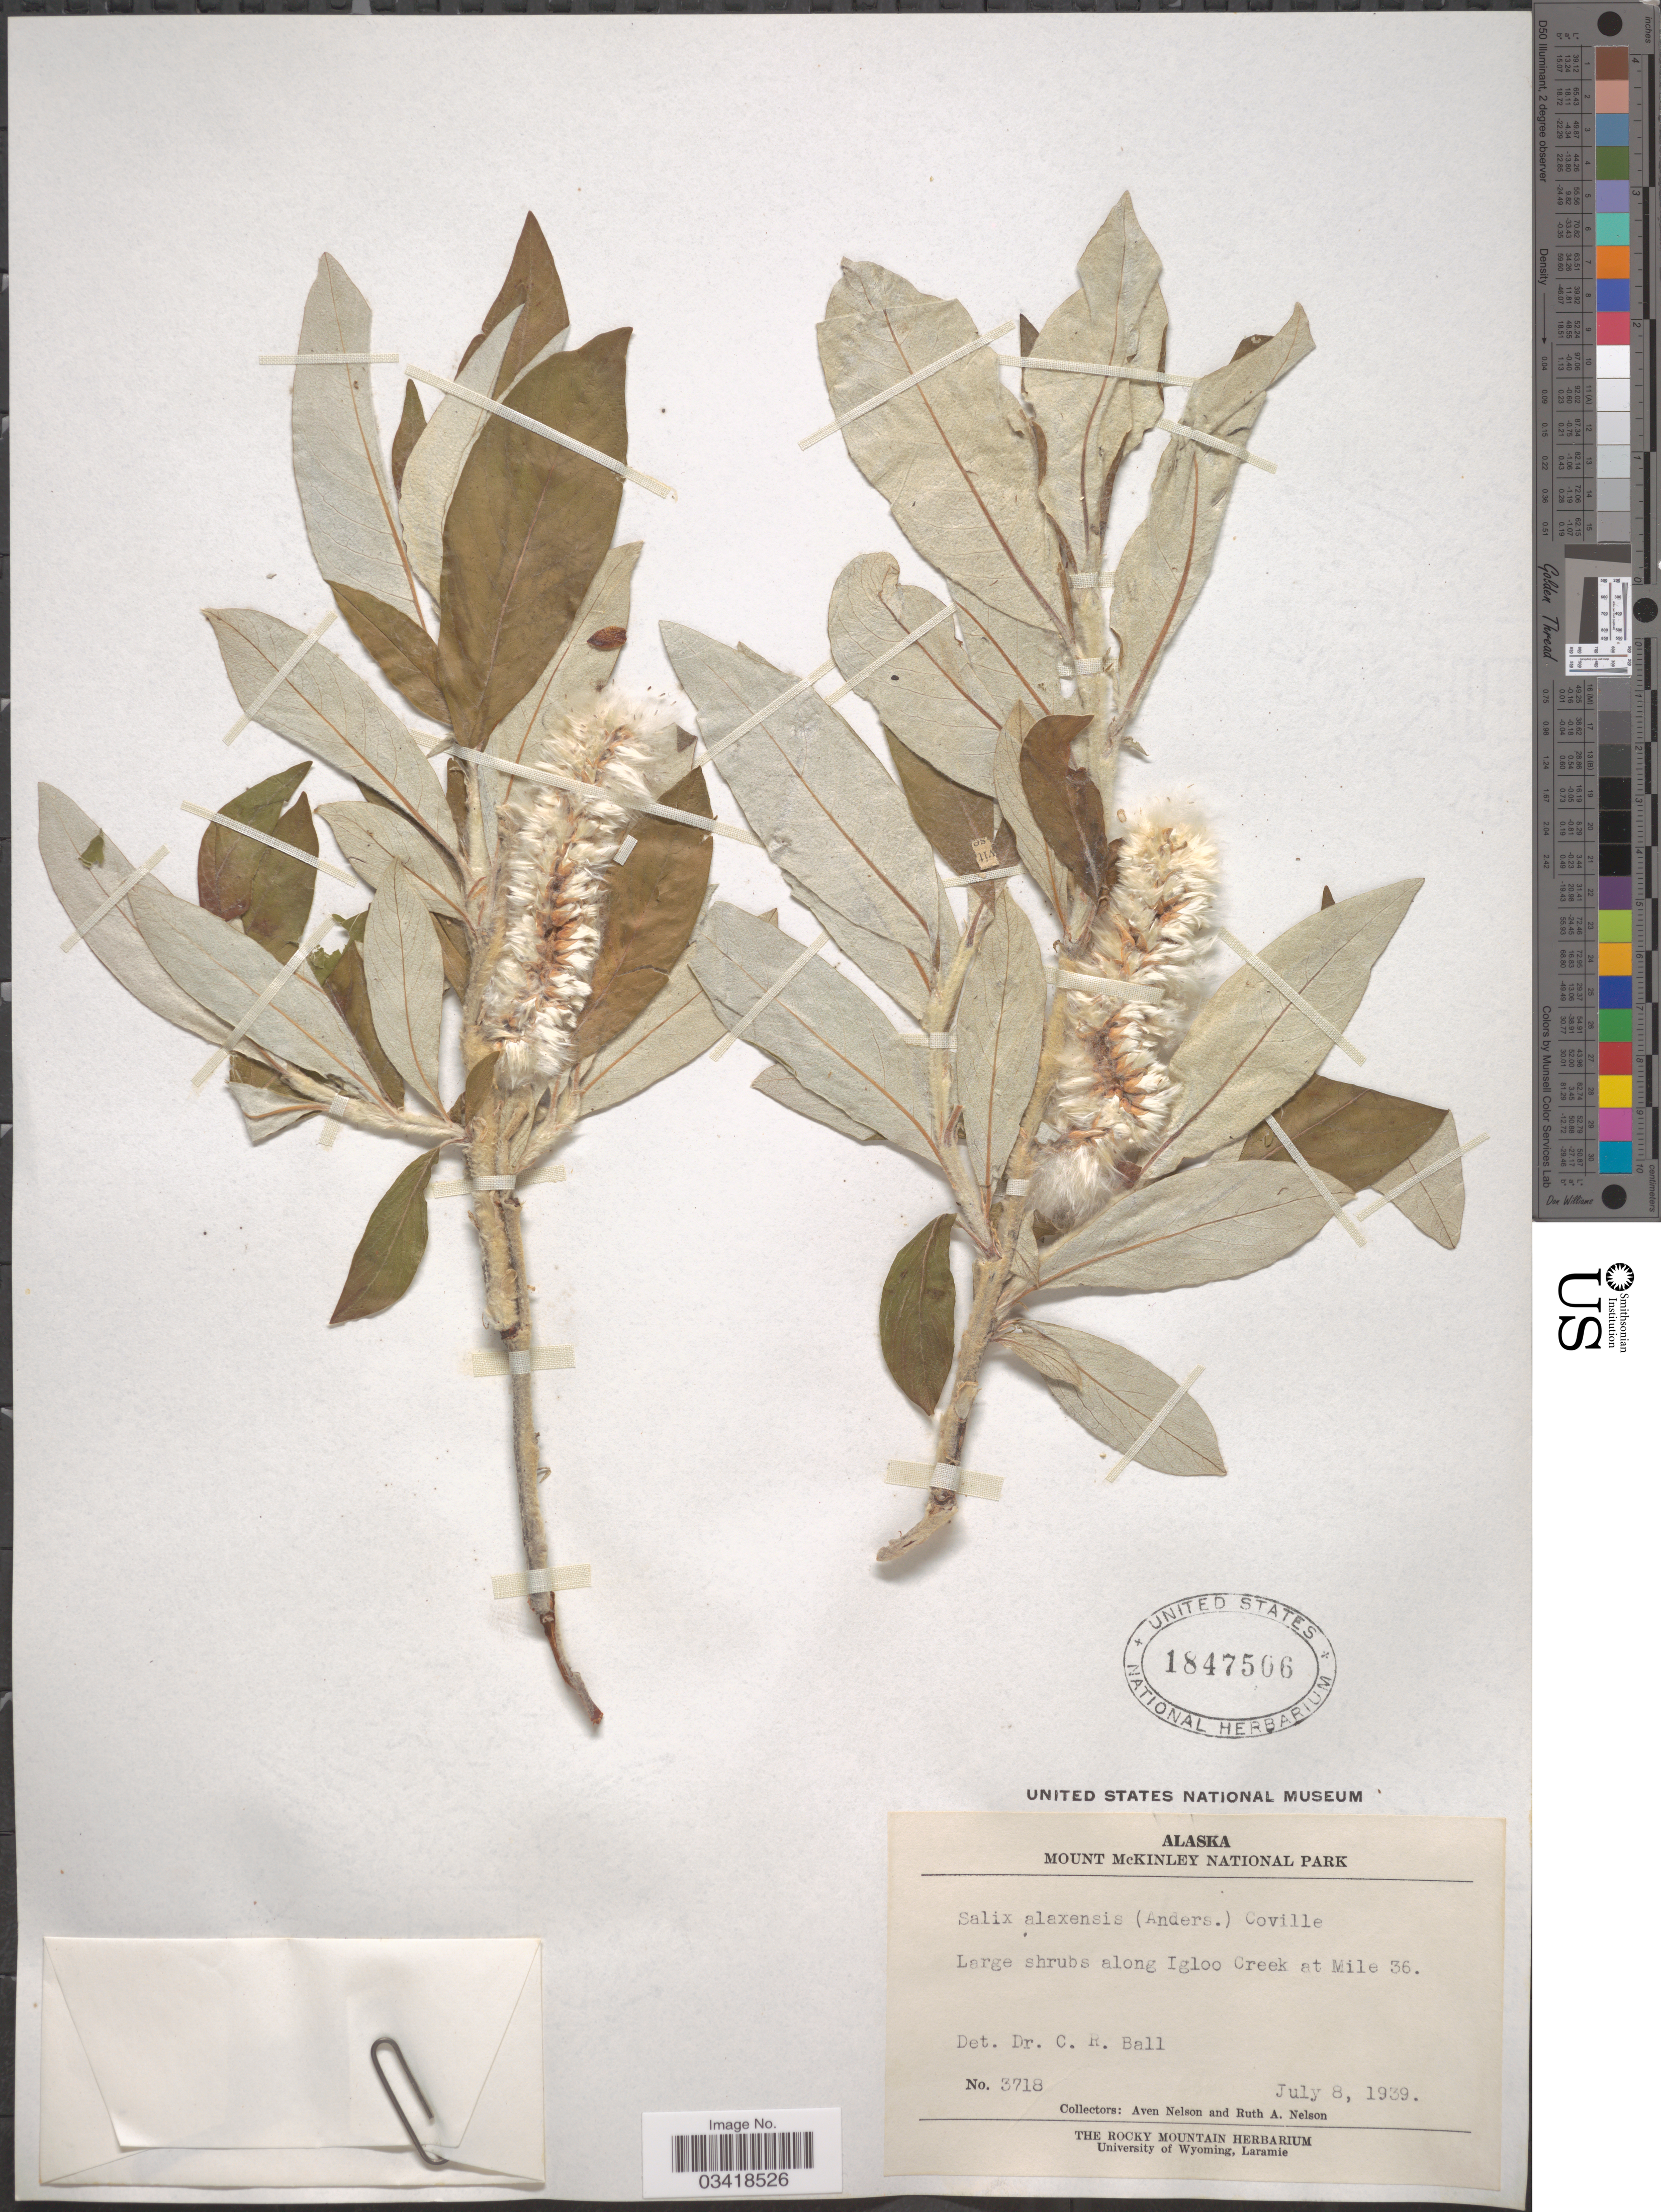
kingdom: Plantae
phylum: Tracheophyta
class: Magnoliopsida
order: Malpighiales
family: Salicaceae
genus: Salix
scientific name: Salix alaxensis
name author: (Andersson) Coville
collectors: A. Nelson & R. A. Nelson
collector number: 3718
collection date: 1939-07-08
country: United States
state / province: Alaska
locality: Mount McKinley National Park. Along Igloo Creek at Mile 36.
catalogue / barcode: US 1847506